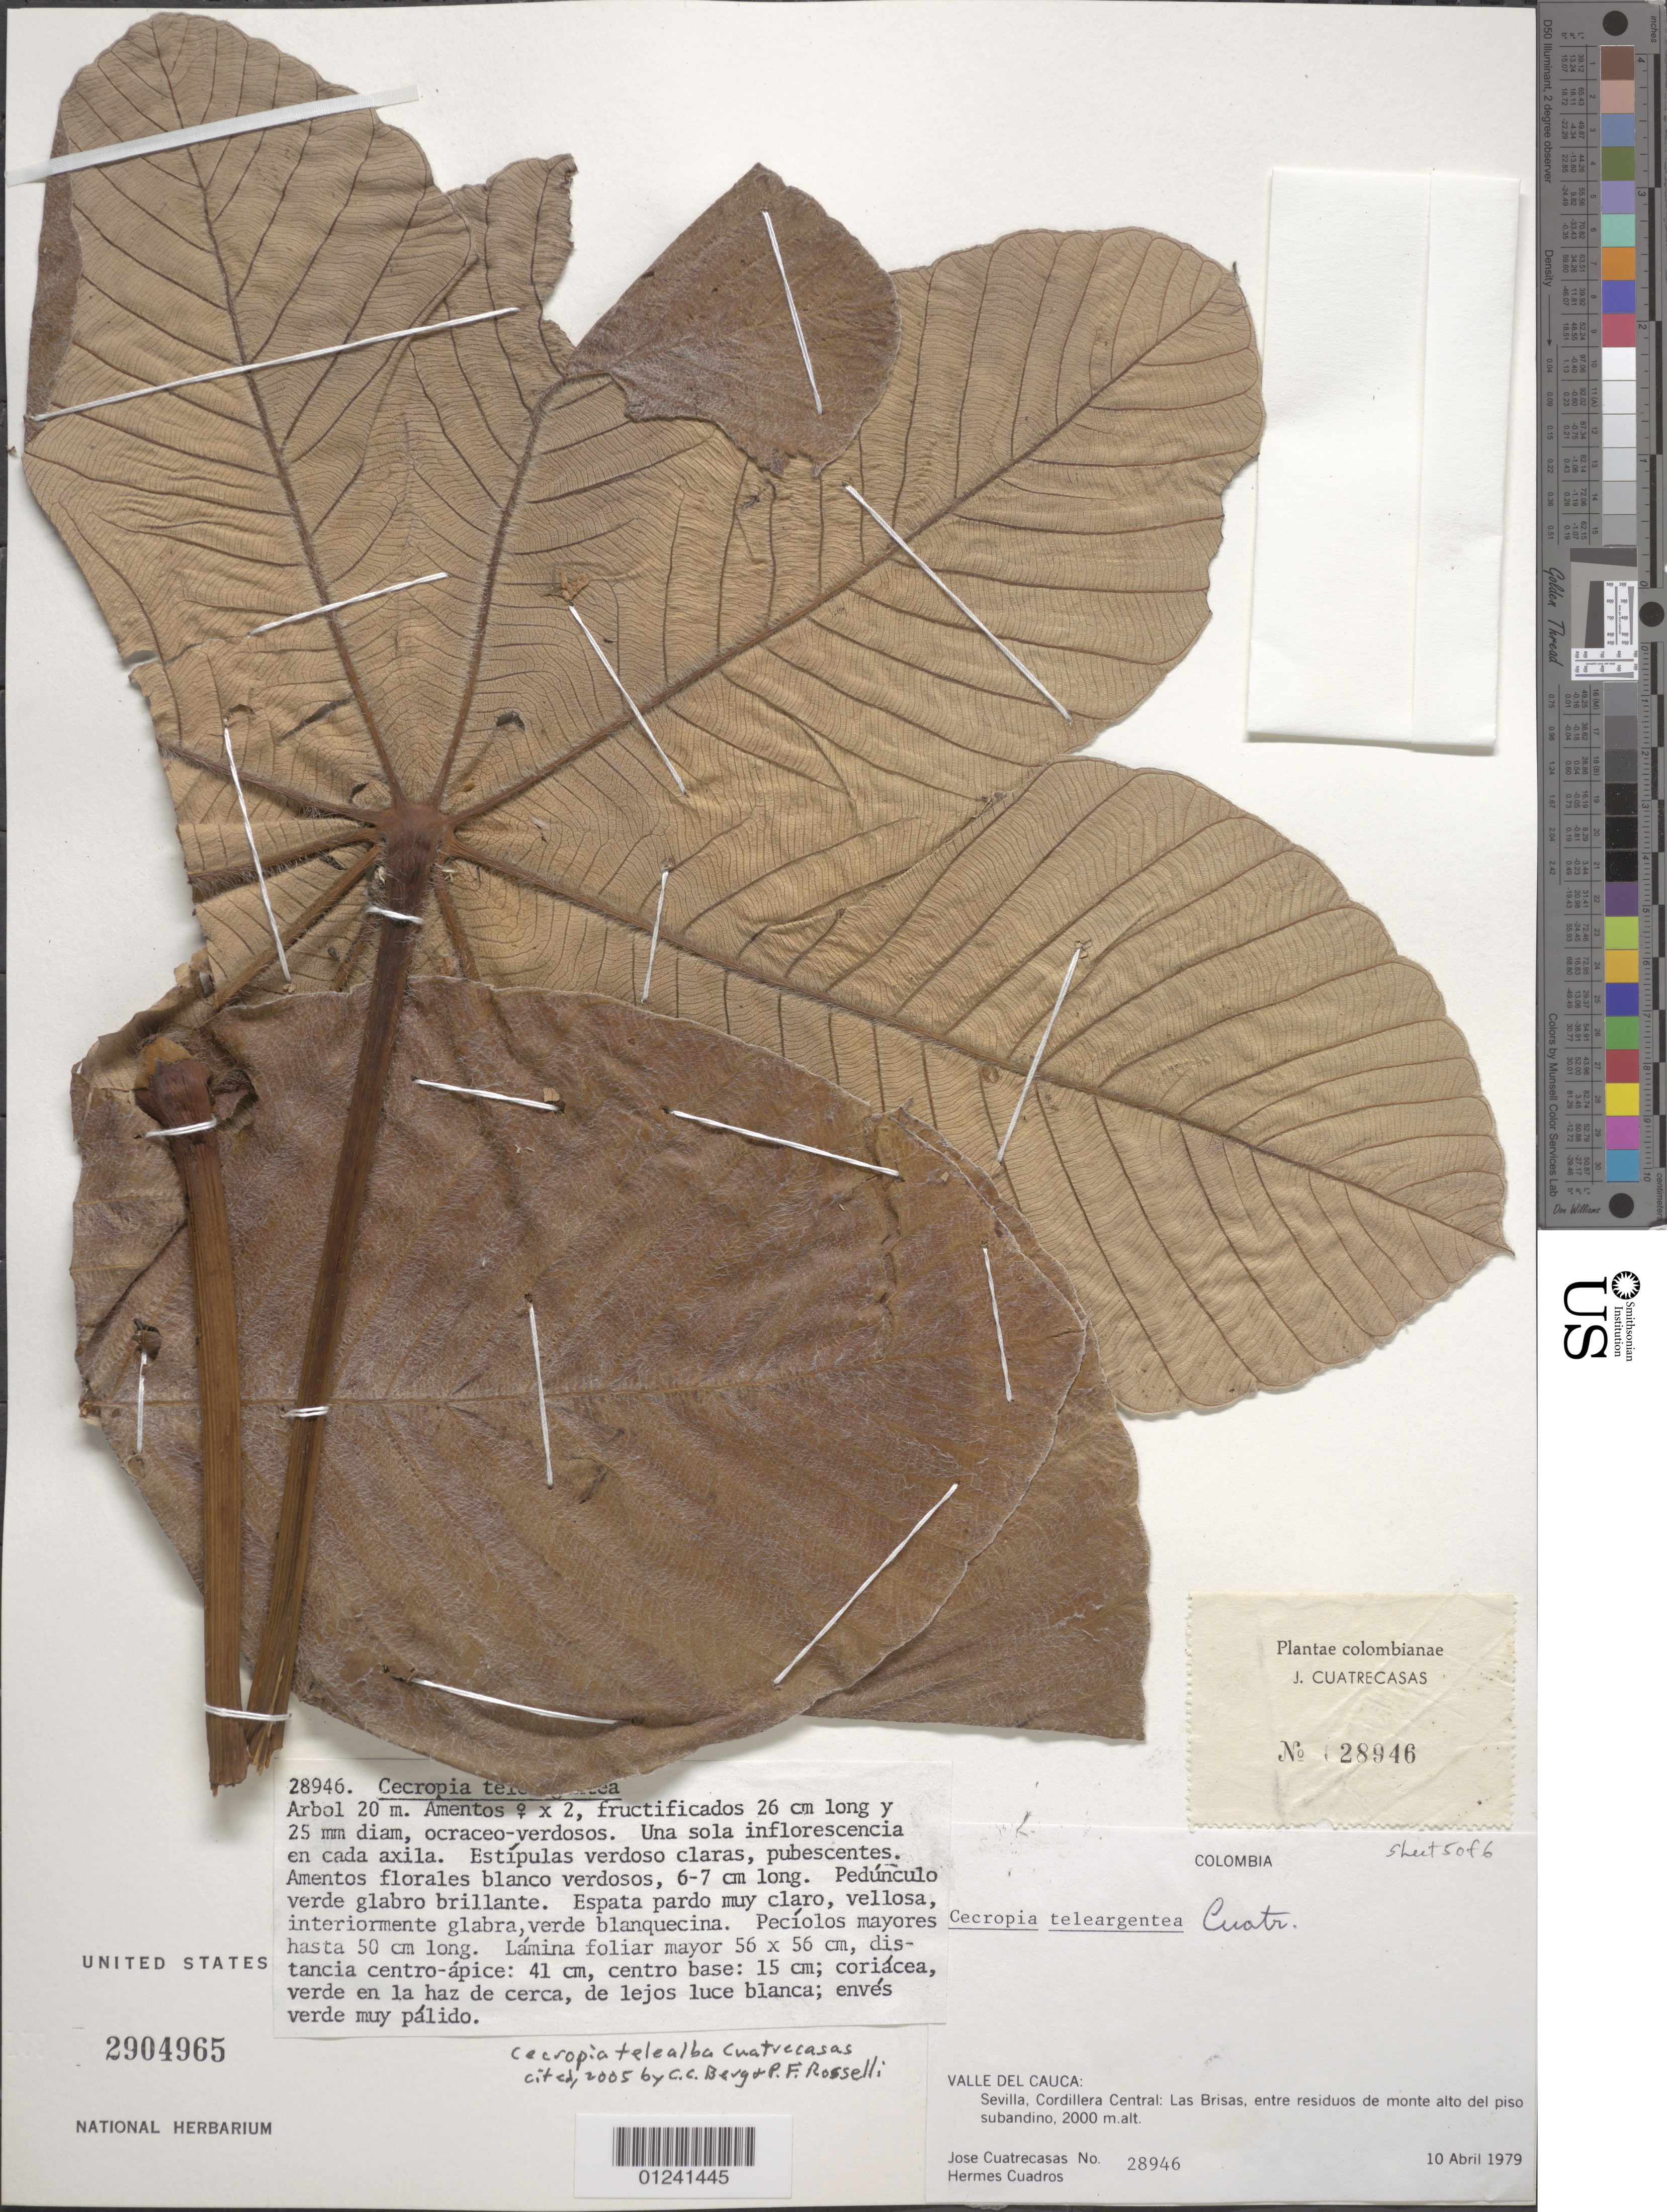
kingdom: Plantae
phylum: Tracheophyta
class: Magnoliopsida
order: Rosales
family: Urticaceae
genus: Cecropia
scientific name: Cecropia telealba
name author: Cuatrec.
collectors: J. Cuatrecasas & H. Cuadros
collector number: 28964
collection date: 1979-04-10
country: Colombia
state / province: Valle del Cauca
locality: Sevilla, Cordillera Central: Las Brisas, entre residuos de monte alto del piso subandino.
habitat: Entre residuos de monte alto del piso subandino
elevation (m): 2000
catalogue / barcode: US 2904965